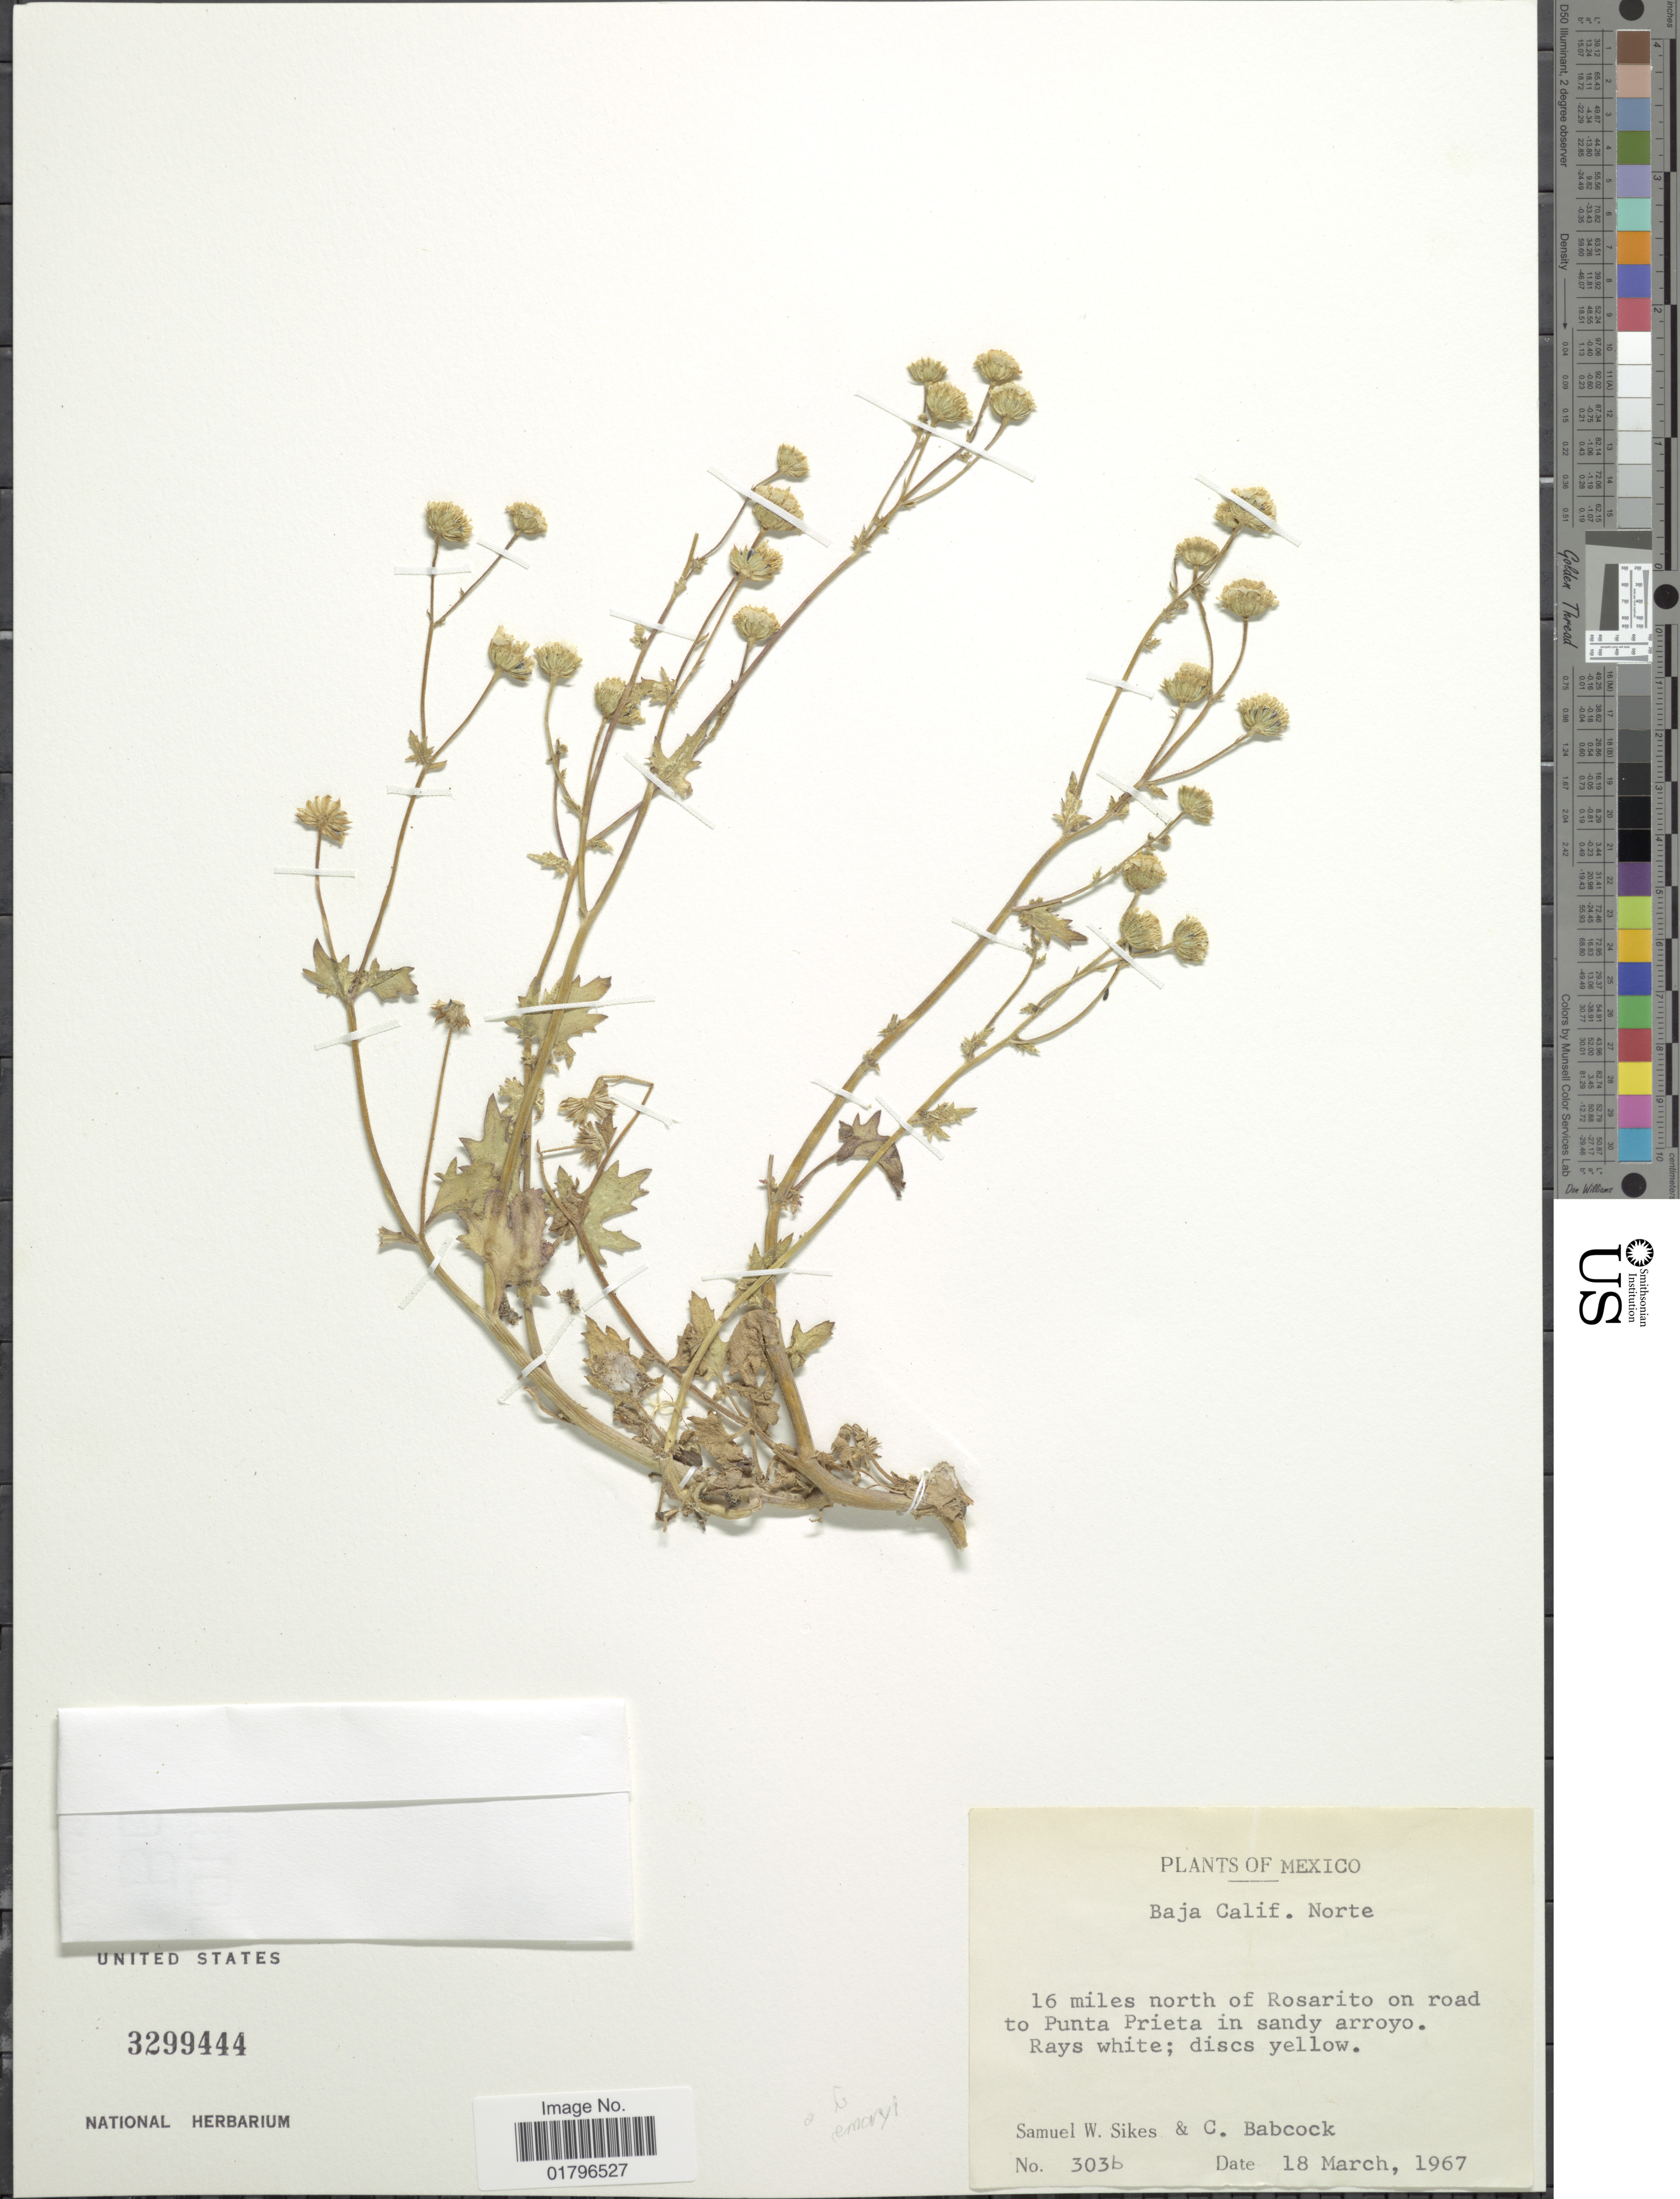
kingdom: Plantae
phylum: Tracheophyta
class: Magnoliopsida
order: Asterales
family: Asteraceae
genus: Perityle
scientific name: Perityle emoryi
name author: Torr.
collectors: S. Sikes & C. Babcock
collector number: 303b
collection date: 1967-03-18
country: Mexico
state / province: Baja California Norte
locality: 16 miles north of Rosarito on road to Punta Prieta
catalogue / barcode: US 3299444